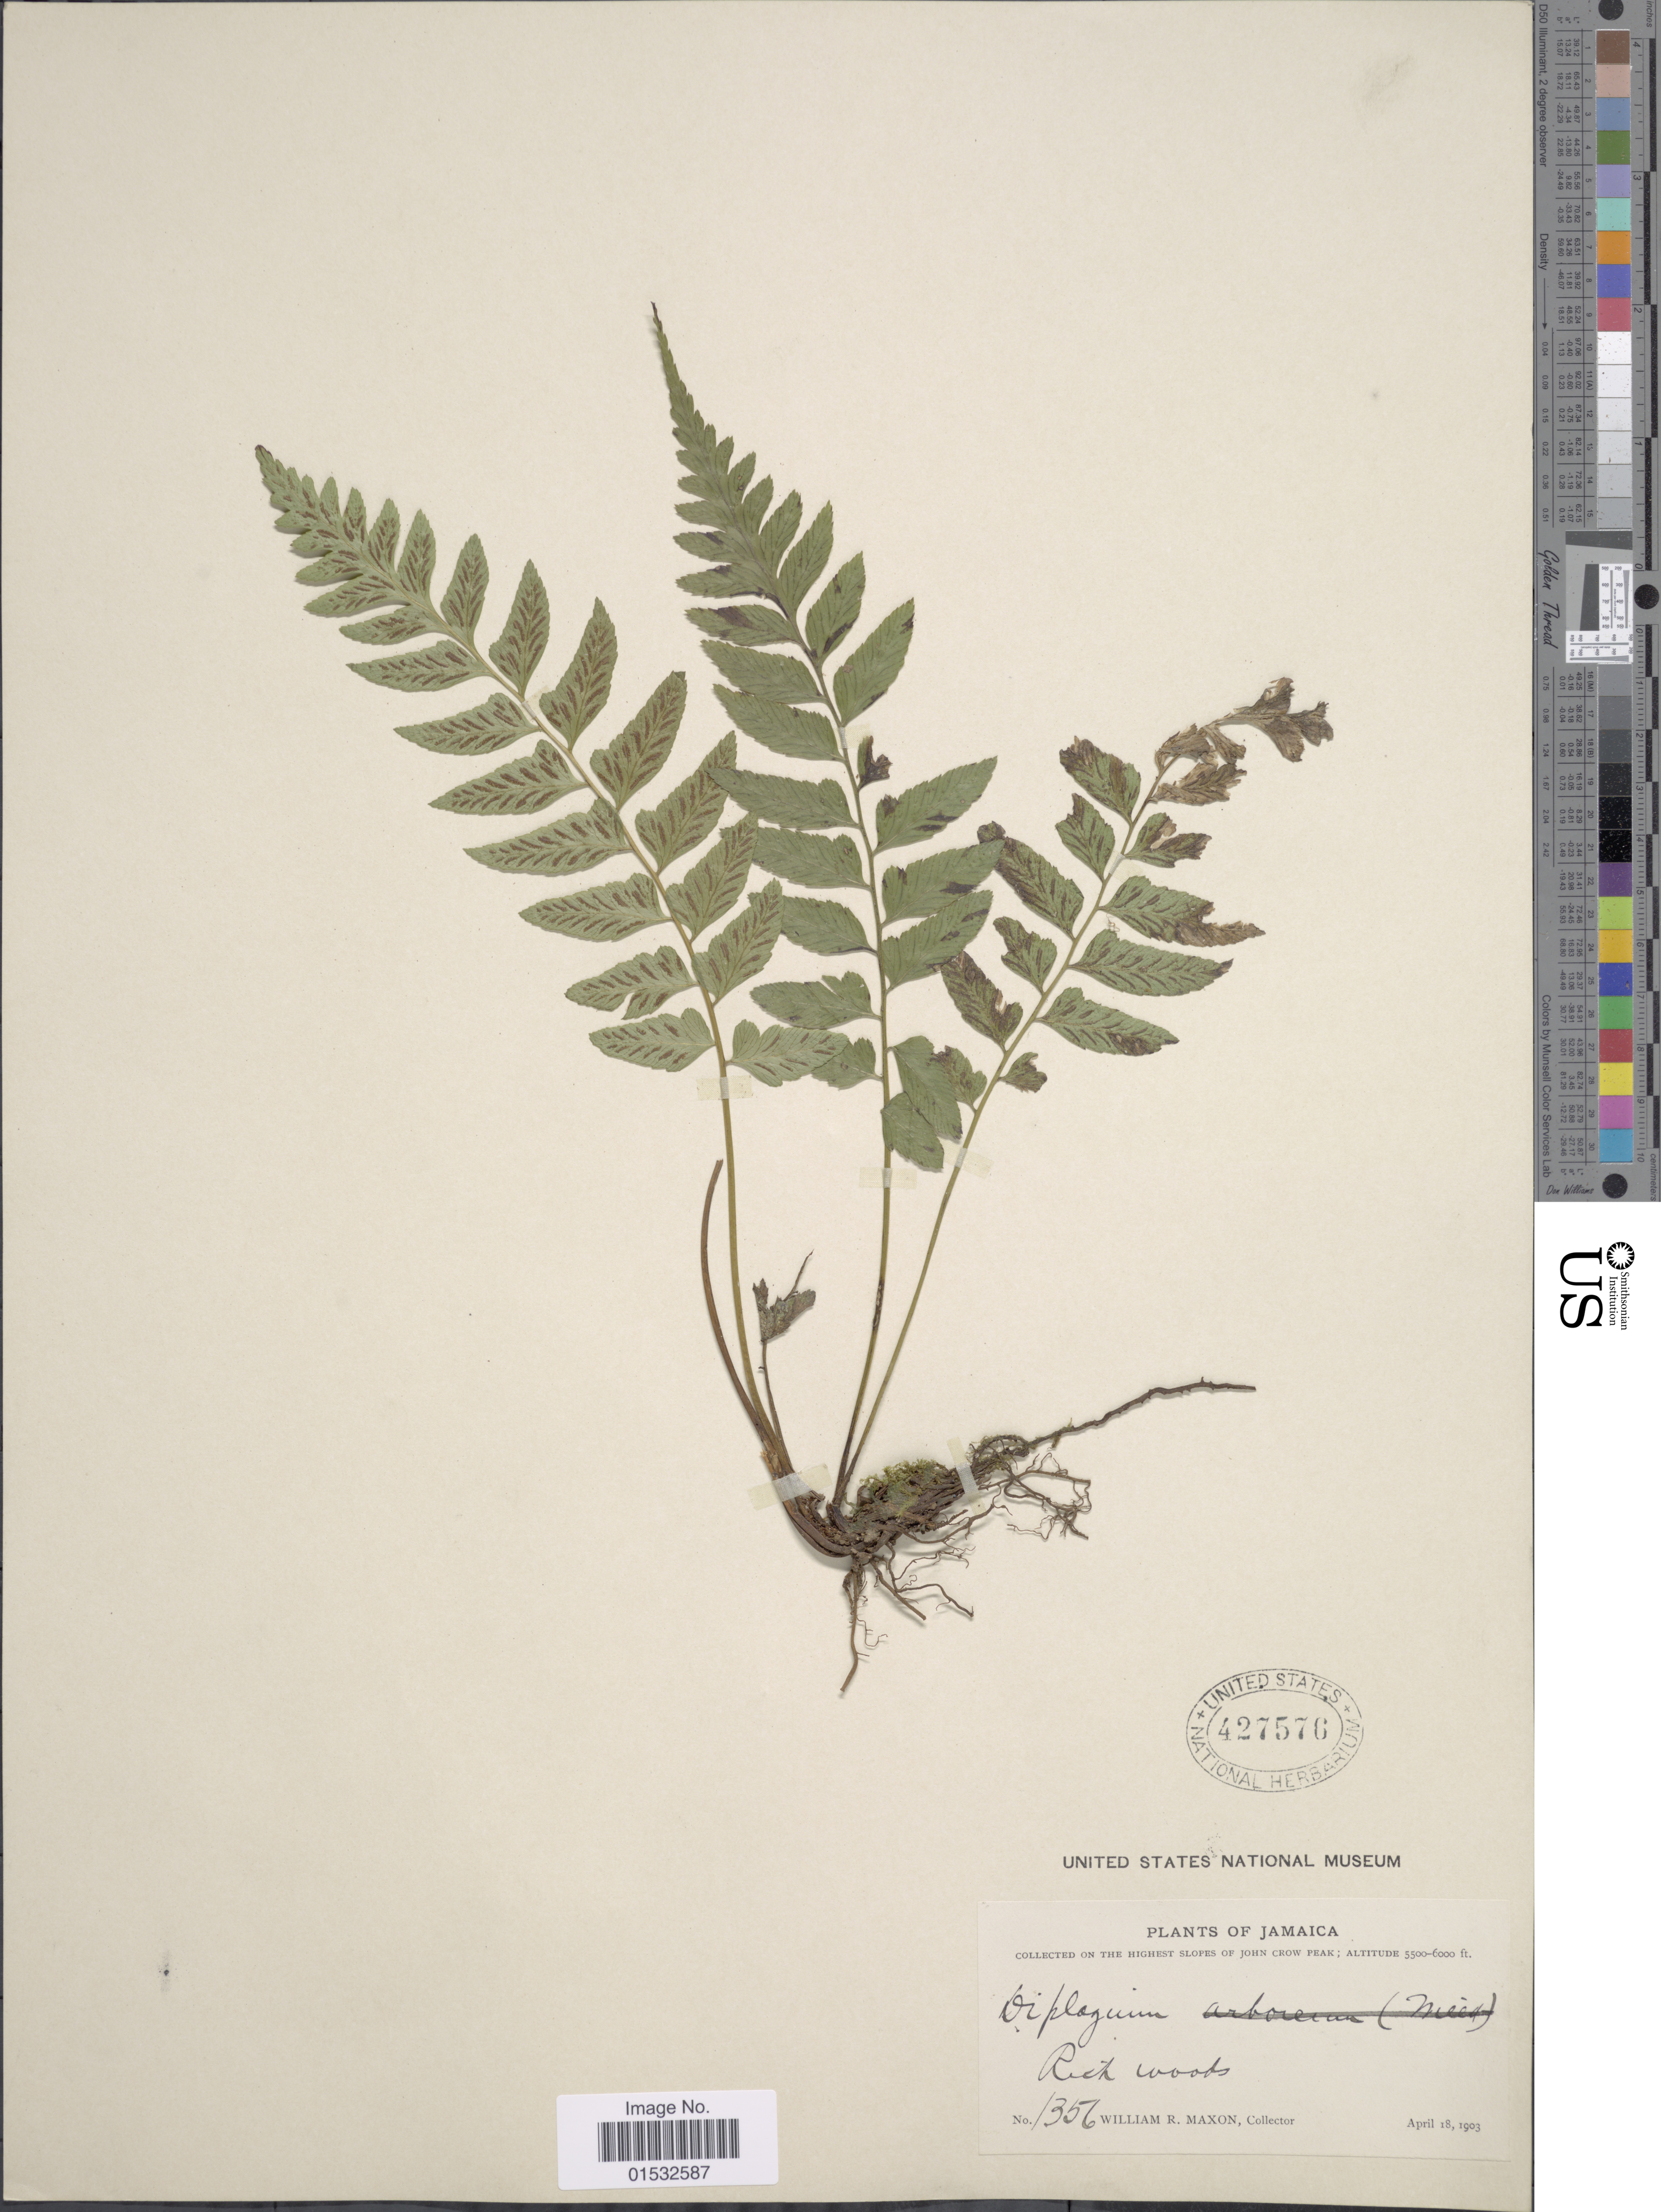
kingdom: Plantae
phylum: Tracheophyta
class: Polypodiopsida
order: Polypodiales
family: Athyriaceae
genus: Diplazium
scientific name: Diplazium unilobum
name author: (Poir.) Hieron.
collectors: W. R. Maxon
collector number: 1356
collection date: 1903-04-18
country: Jamaica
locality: Highest slopes of John Crow Peak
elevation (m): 1676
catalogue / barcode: US 427576